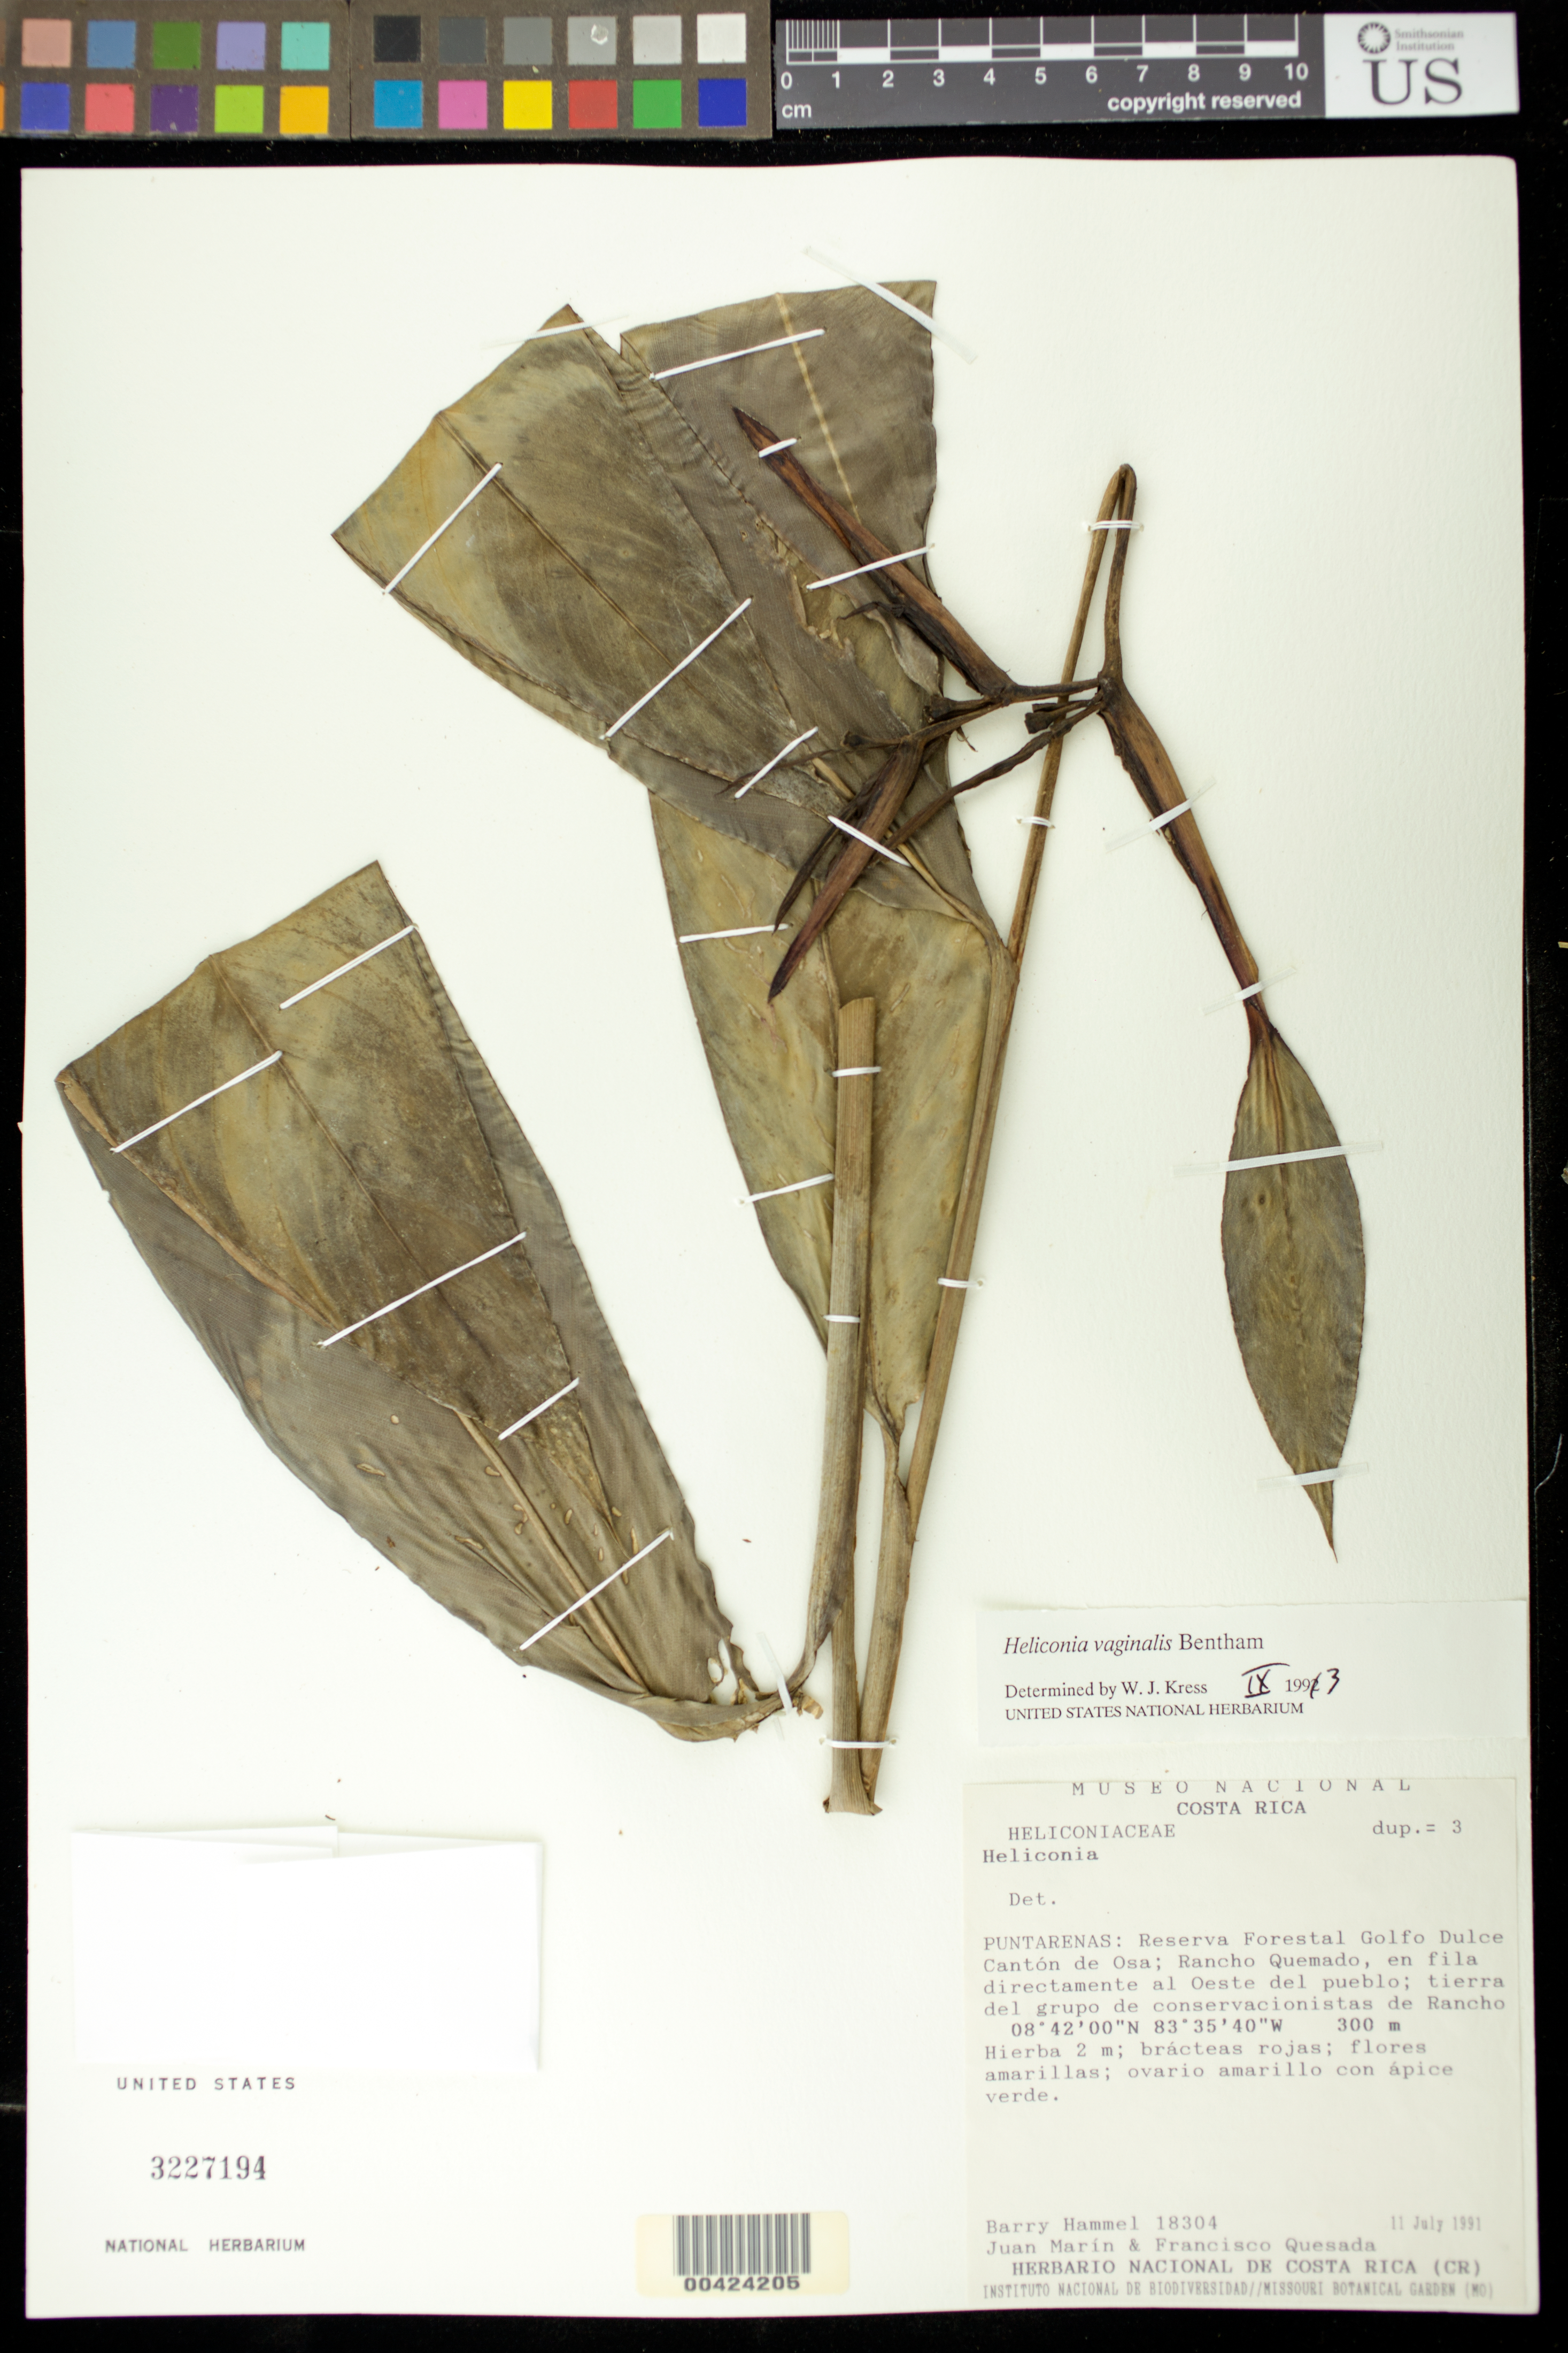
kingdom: Plantae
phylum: Tracheophyta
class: Liliopsida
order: Zingiberales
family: Heliconiaceae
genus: Heliconia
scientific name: Heliconia vaginalis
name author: Benth.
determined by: Kress, W. J., (US), Smithsonian Institution - National Museum of Natural History (UNITED STATES)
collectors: B. Hammel, J. Marin & F. Quesada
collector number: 18304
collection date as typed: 11 Jul 1991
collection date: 1991-07-11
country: Costa Rica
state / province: Puntarenas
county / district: Osa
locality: Rancho quemado; reserva forestal golfo dulce, canton de osa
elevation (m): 300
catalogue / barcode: US 3227194